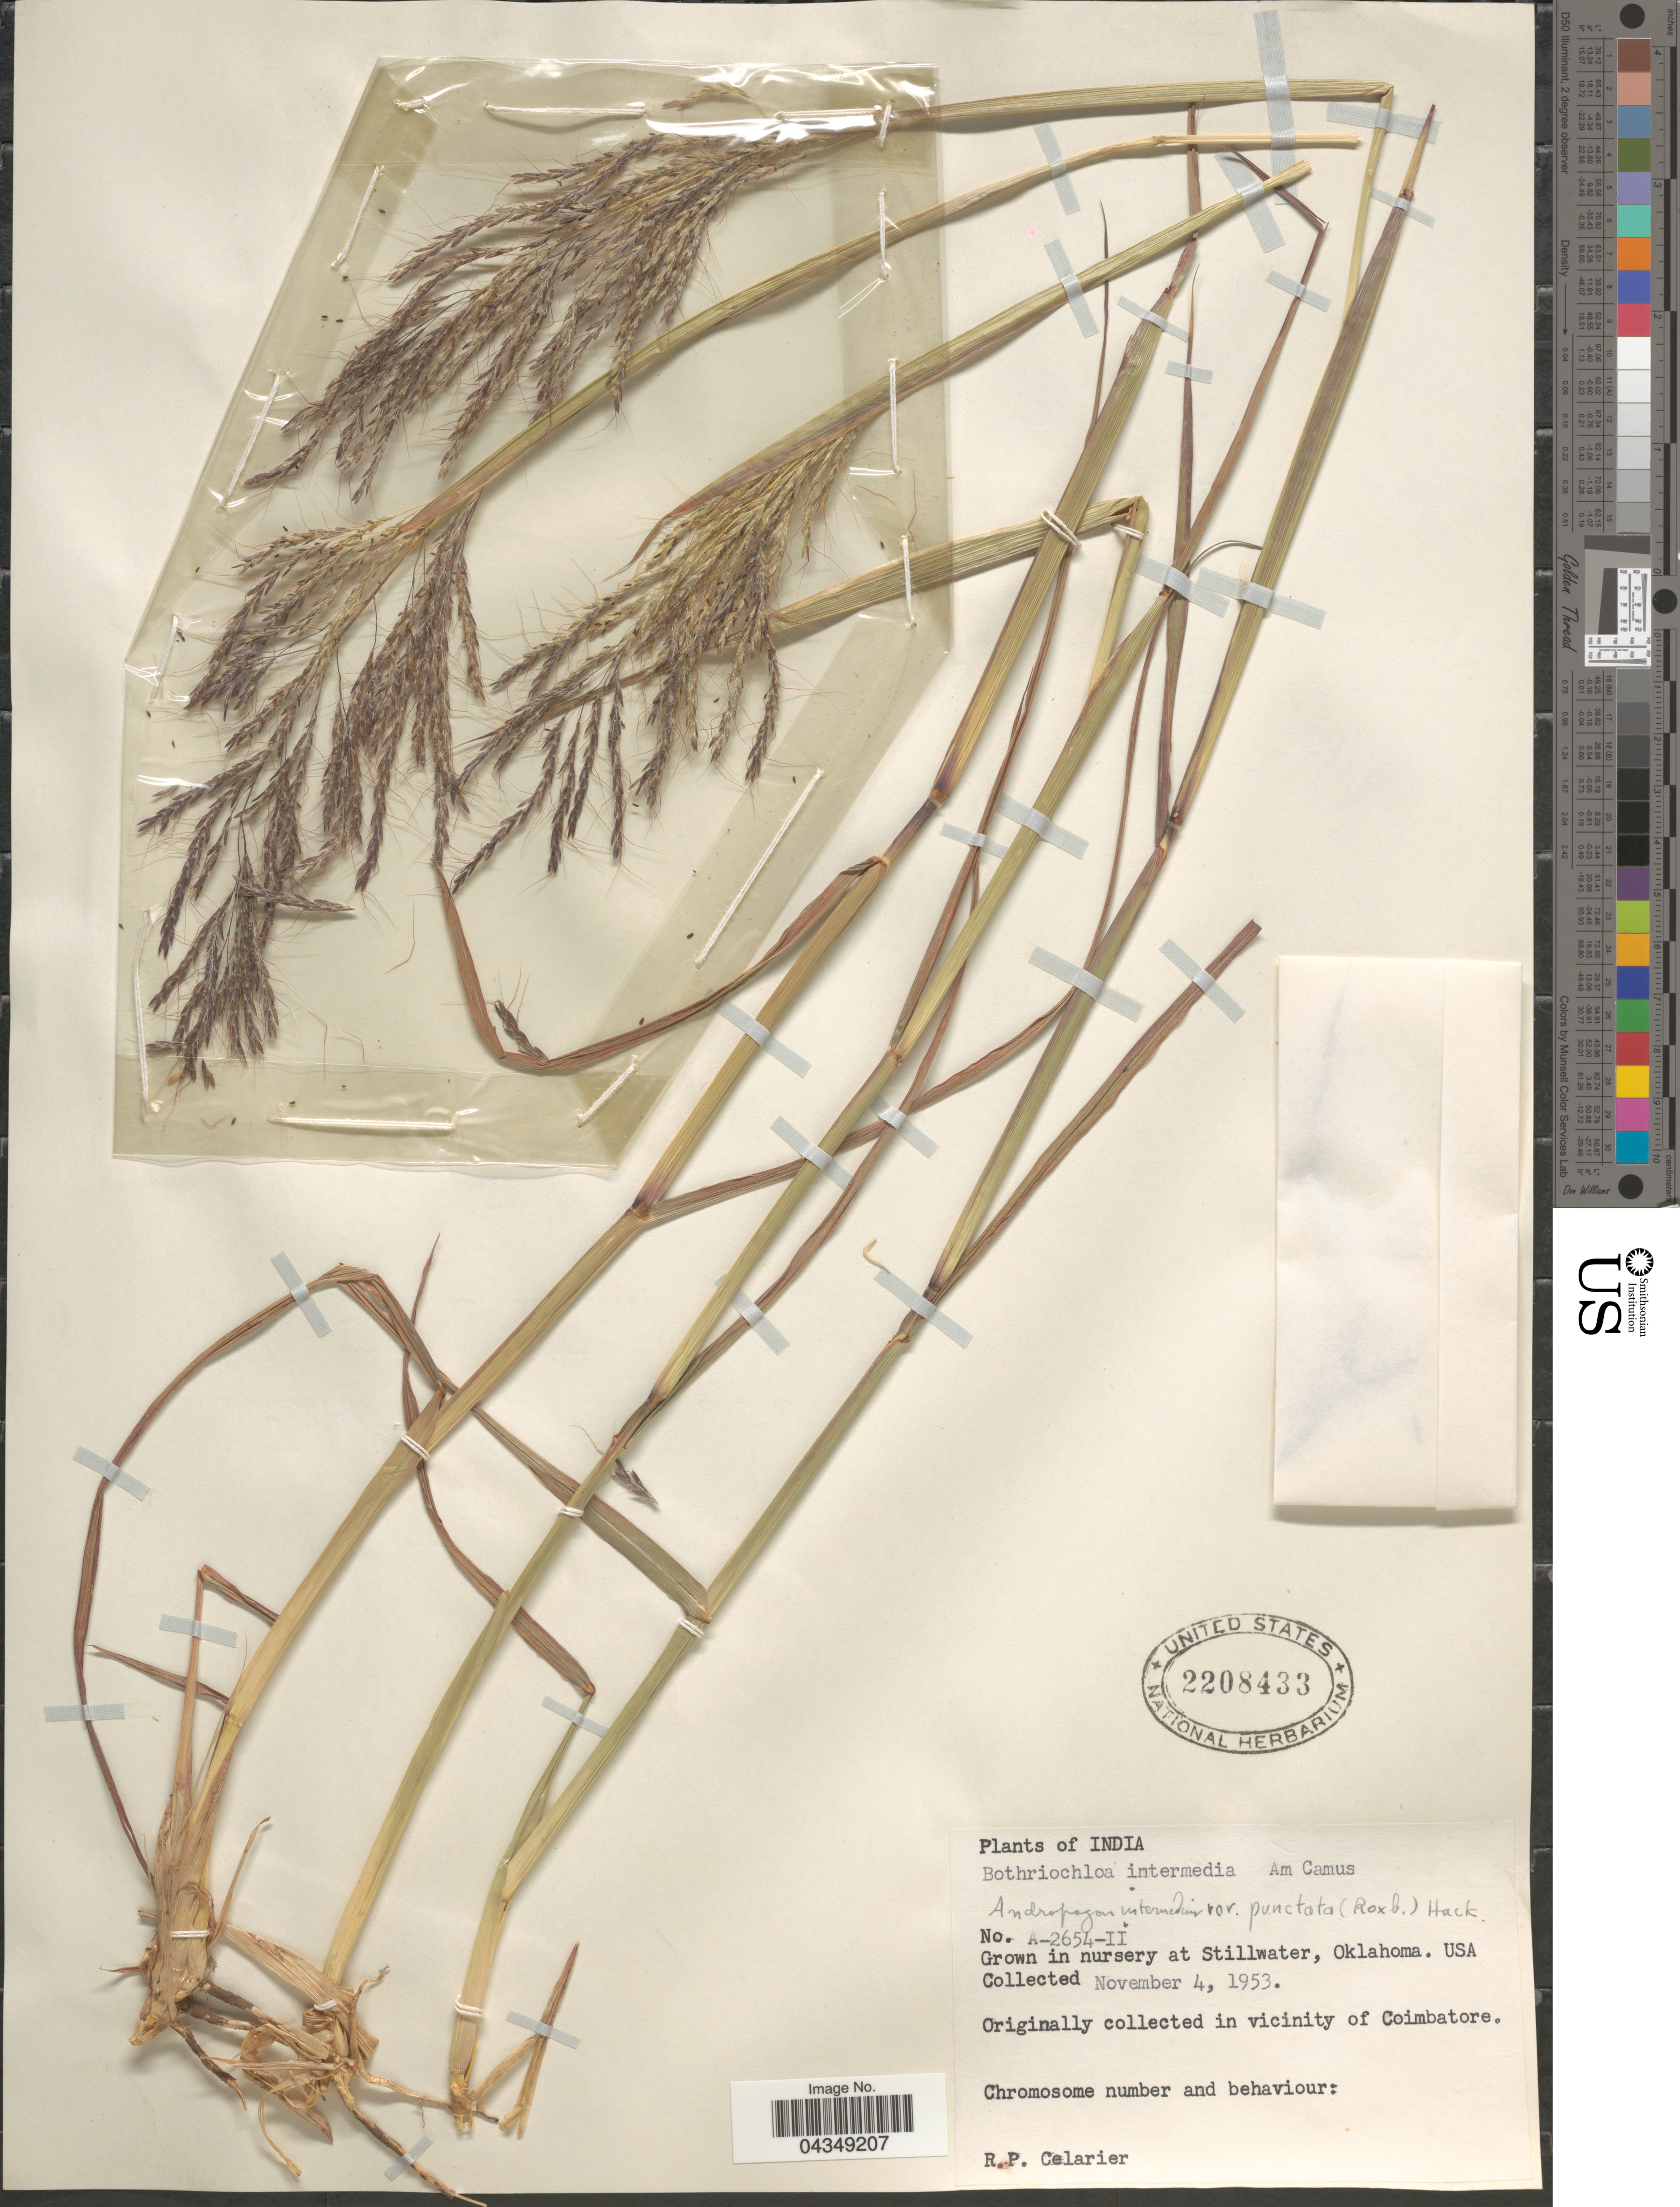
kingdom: Plantae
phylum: Tracheophyta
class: Liliopsida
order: Poales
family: Poaceae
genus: Bothriochloa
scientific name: Bothriochloa bladhii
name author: (Retz.) S.T. Blake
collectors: R. Celarier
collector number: A-2654-II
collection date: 1953-11-04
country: United States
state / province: Oklahoma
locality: Grown in nursery at Stillwater.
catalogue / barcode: US 2208433